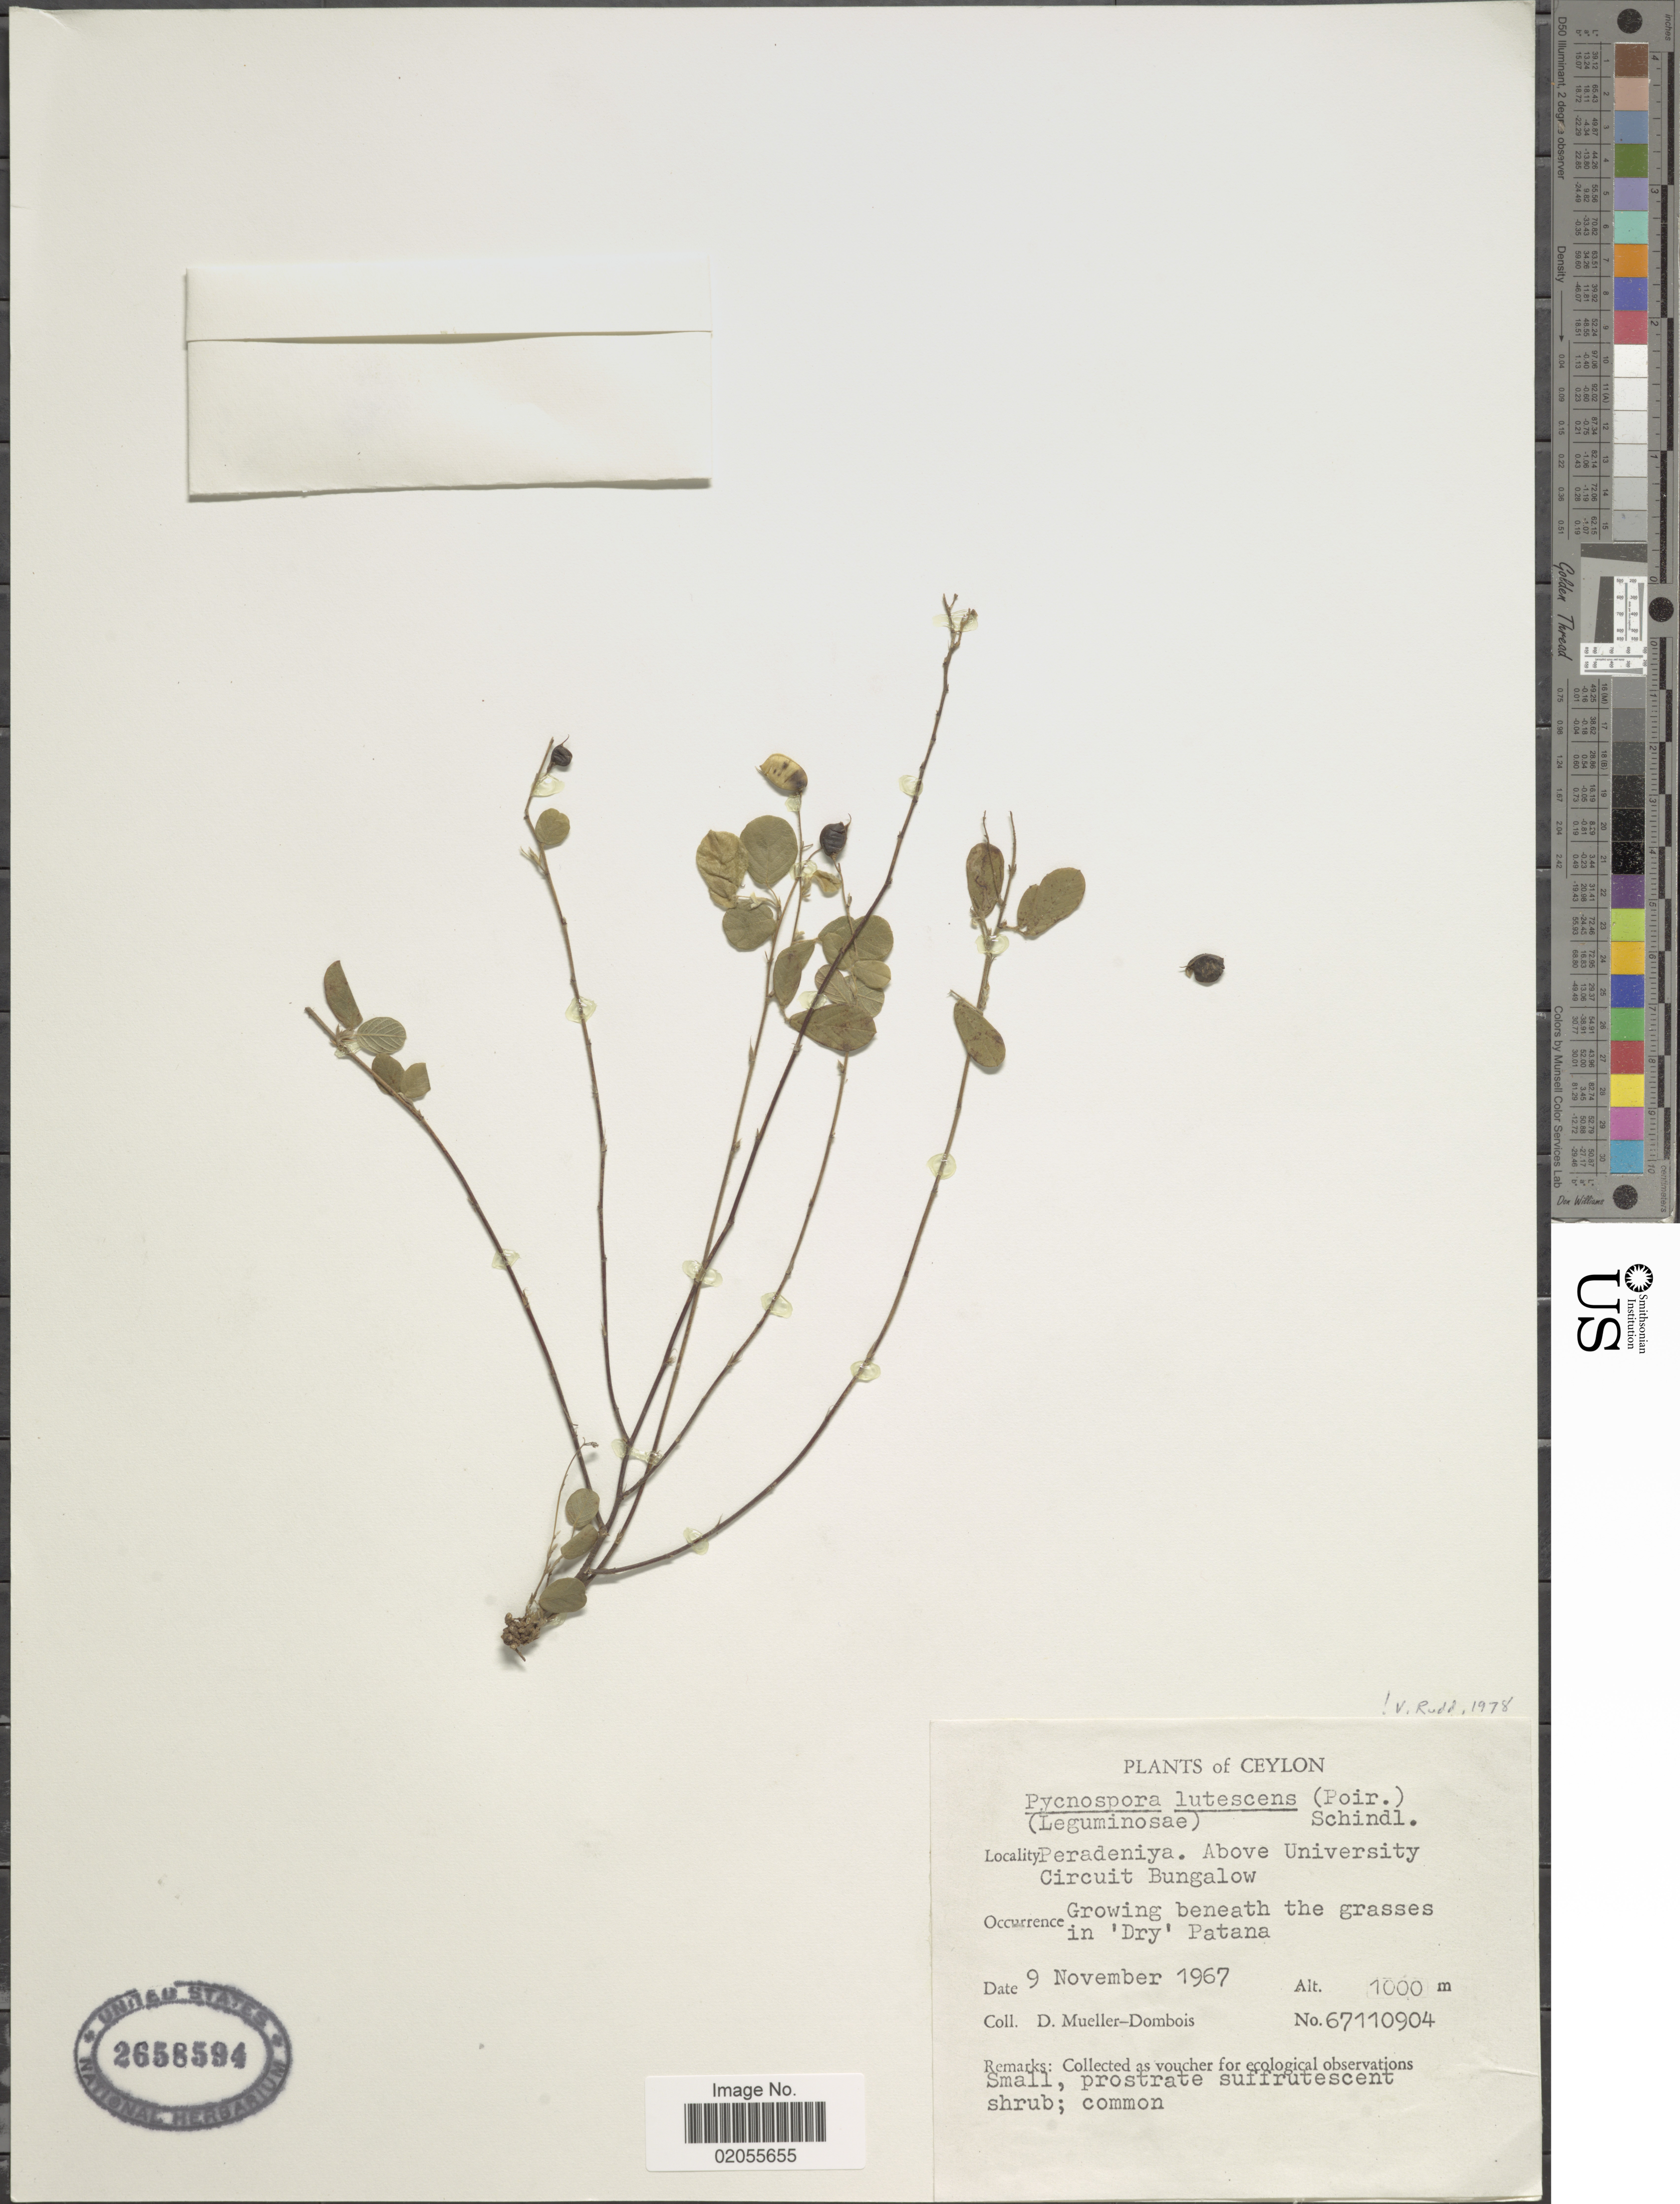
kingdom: Plantae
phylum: Tracheophyta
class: Magnoliopsida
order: Fabales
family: Fabaceae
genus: Pycnospora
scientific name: Pycnospora lutescens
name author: (Poir.) Schindl.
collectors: D. Mueller-Dombois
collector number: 67110904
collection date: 1967-11-09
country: Sri Lanka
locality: Ceylon, Peradeniya. Above University Circuit Bungalow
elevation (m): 1000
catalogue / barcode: US 2658594